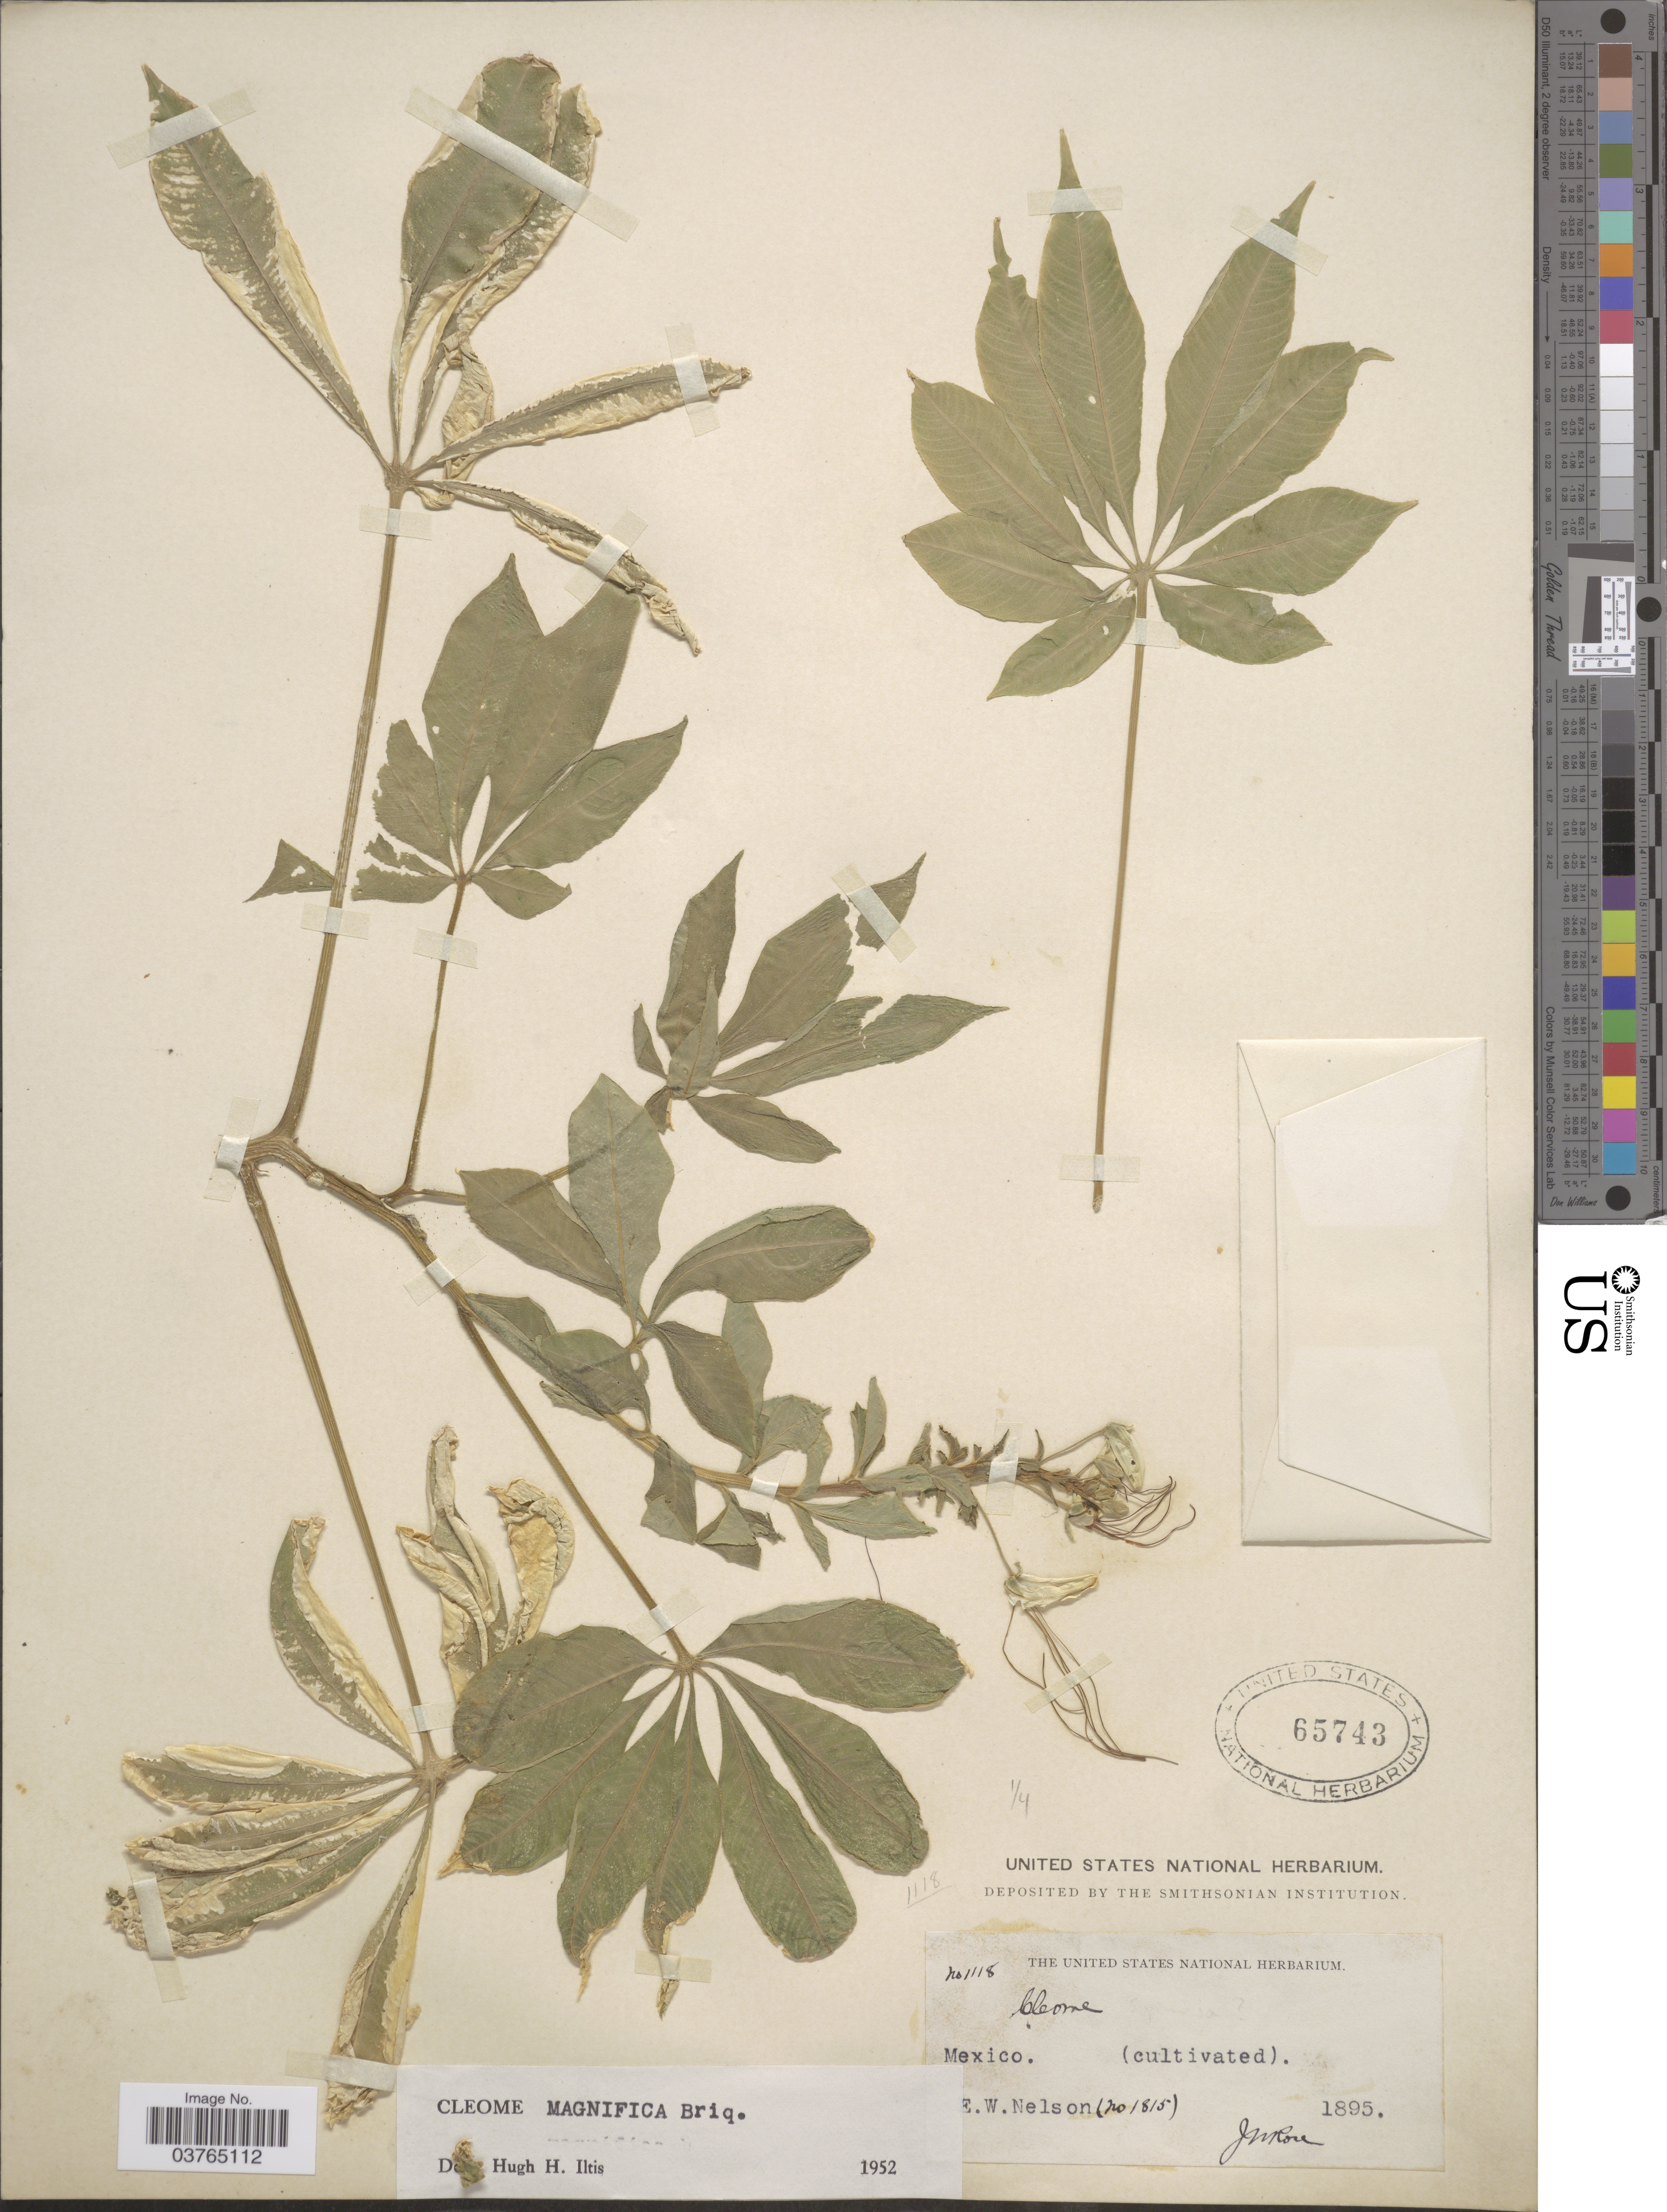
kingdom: Plantae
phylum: Tracheophyta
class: Magnoliopsida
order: Brassicales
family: Cleomaceae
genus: Andinocleome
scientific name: Andinocleome magnifica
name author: (Briq.) Iltis & Cochrane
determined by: Strong, M. T., (US), Smithsonian Institution - National Museum of Natural History (UNITED STATES)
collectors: E. W. Nelson & J. N. Rose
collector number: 1815/1118?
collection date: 1895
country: Mexico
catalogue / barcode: US 65743